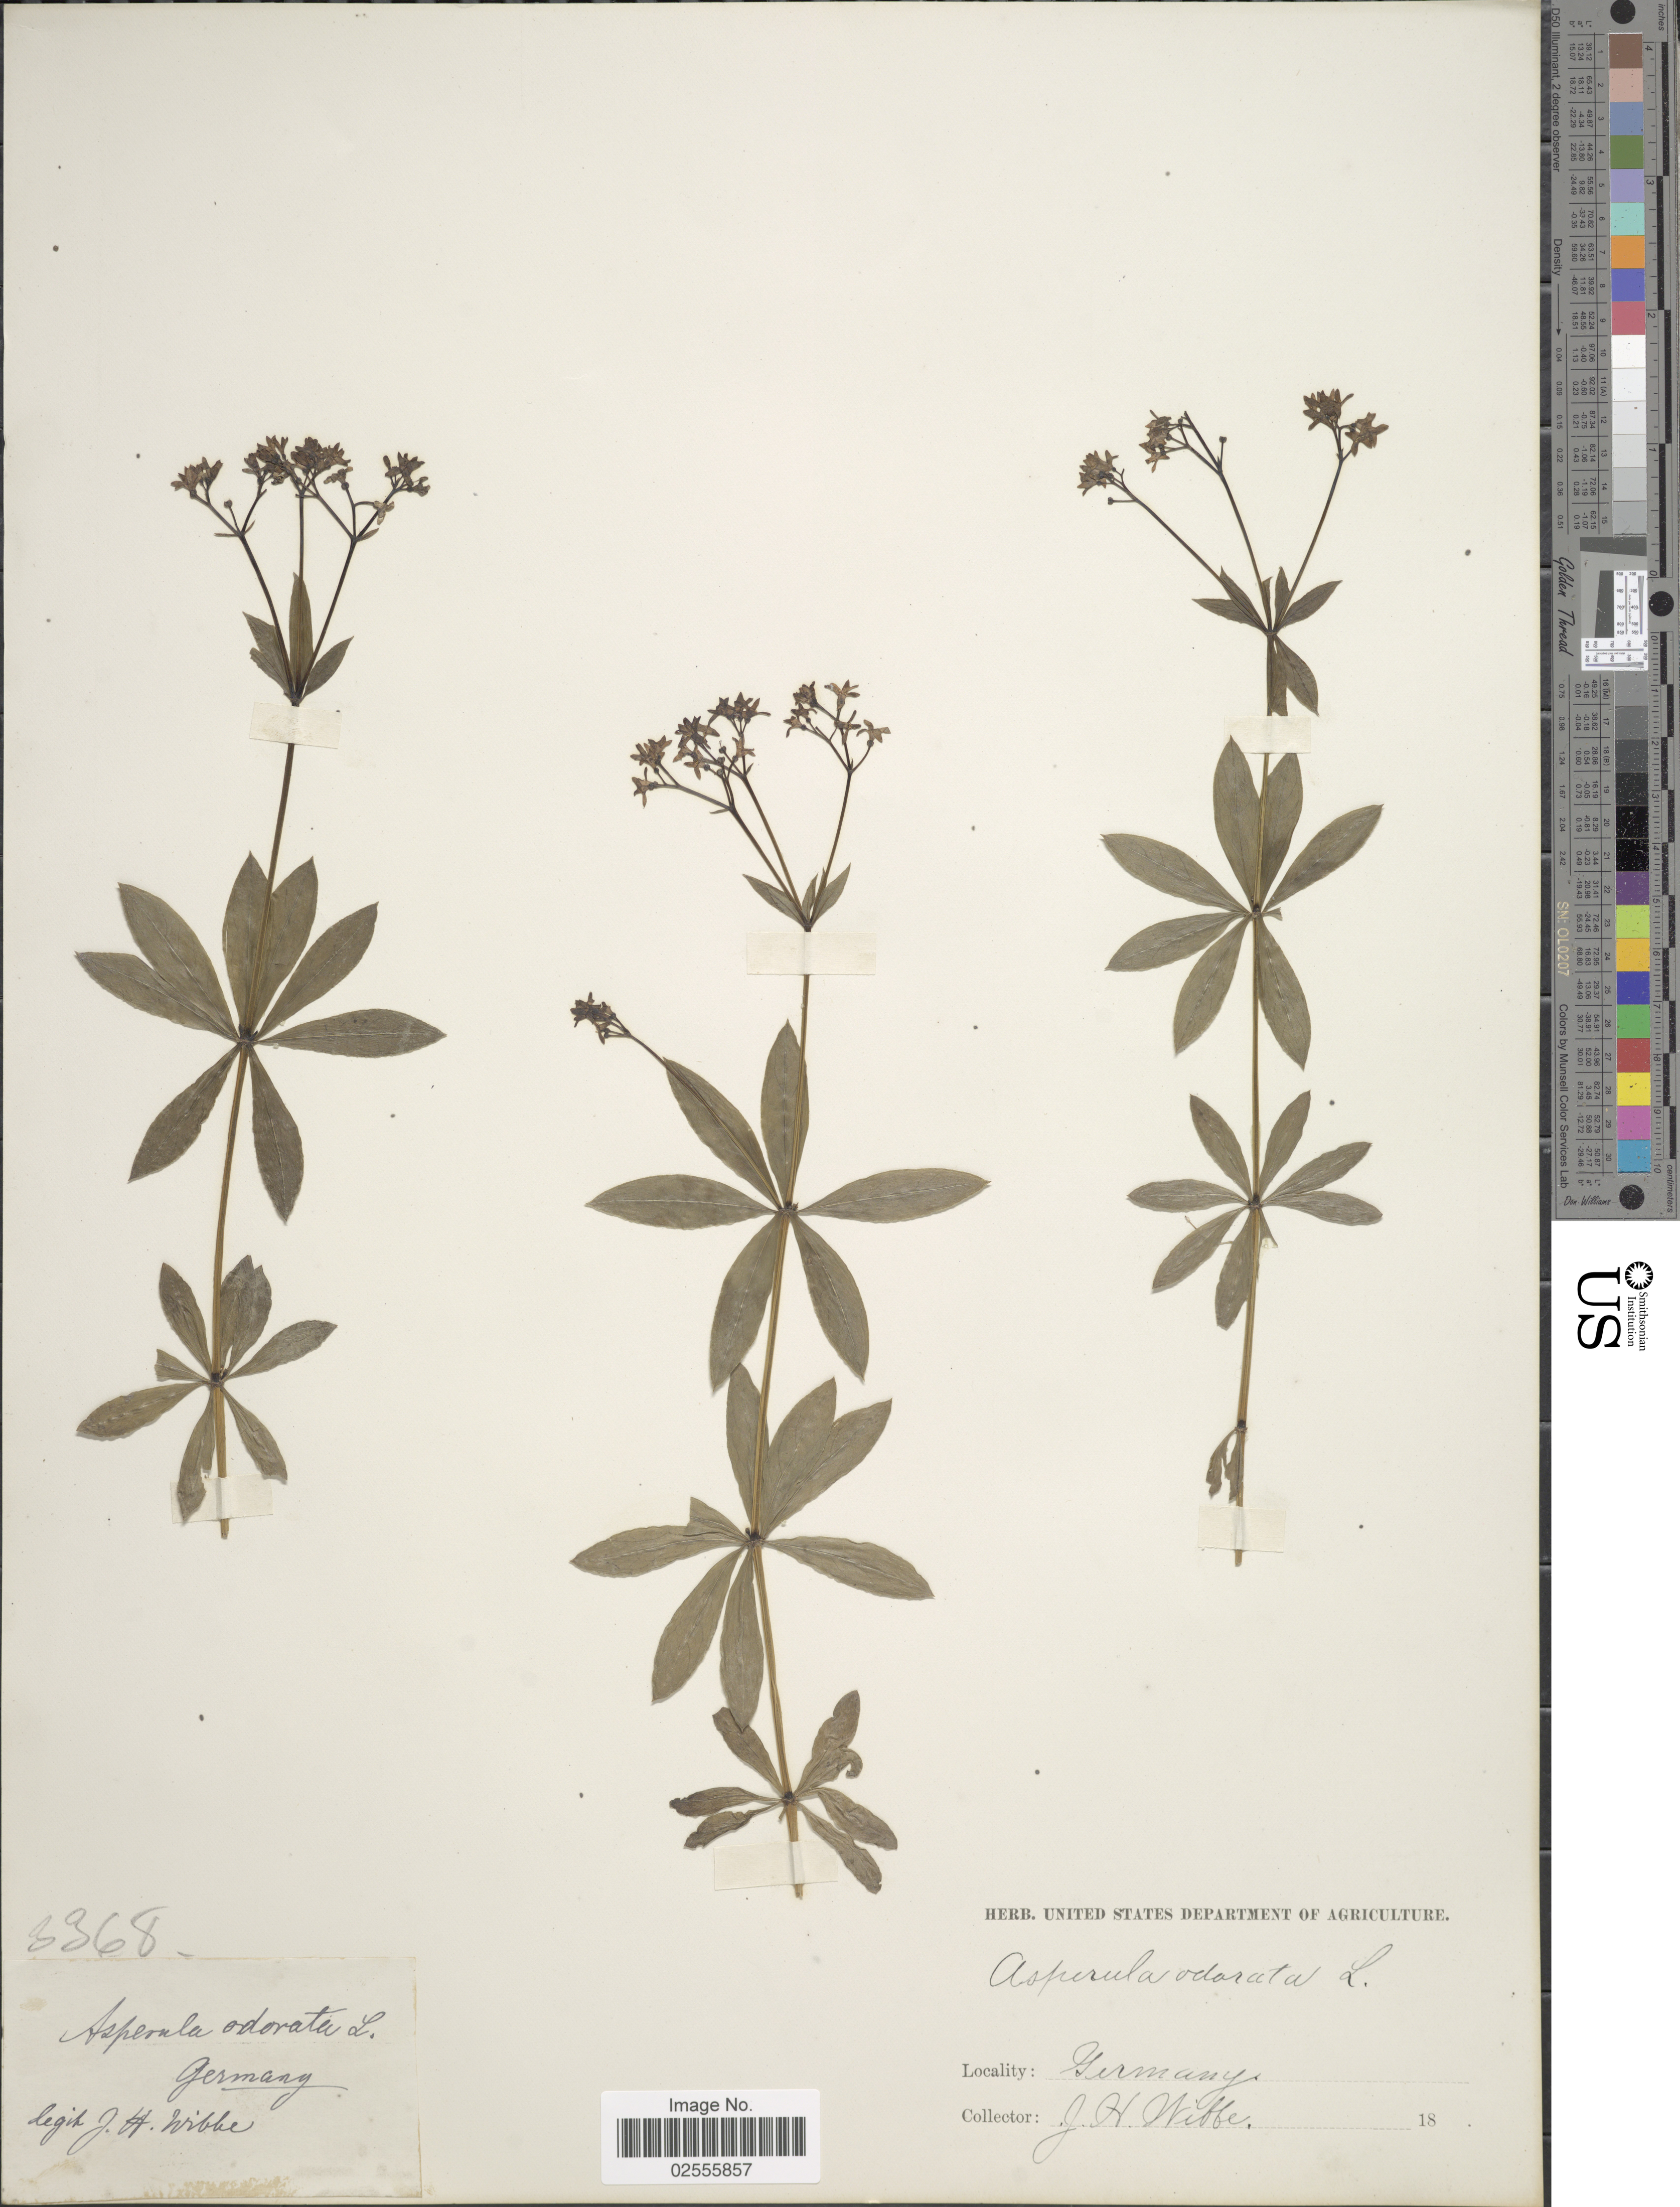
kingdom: Plantae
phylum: Tracheophyta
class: Magnoliopsida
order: Gentianales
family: Rubiaceae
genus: Asperula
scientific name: Asperula odorata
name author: L.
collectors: J. Wibbe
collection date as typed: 18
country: Germany